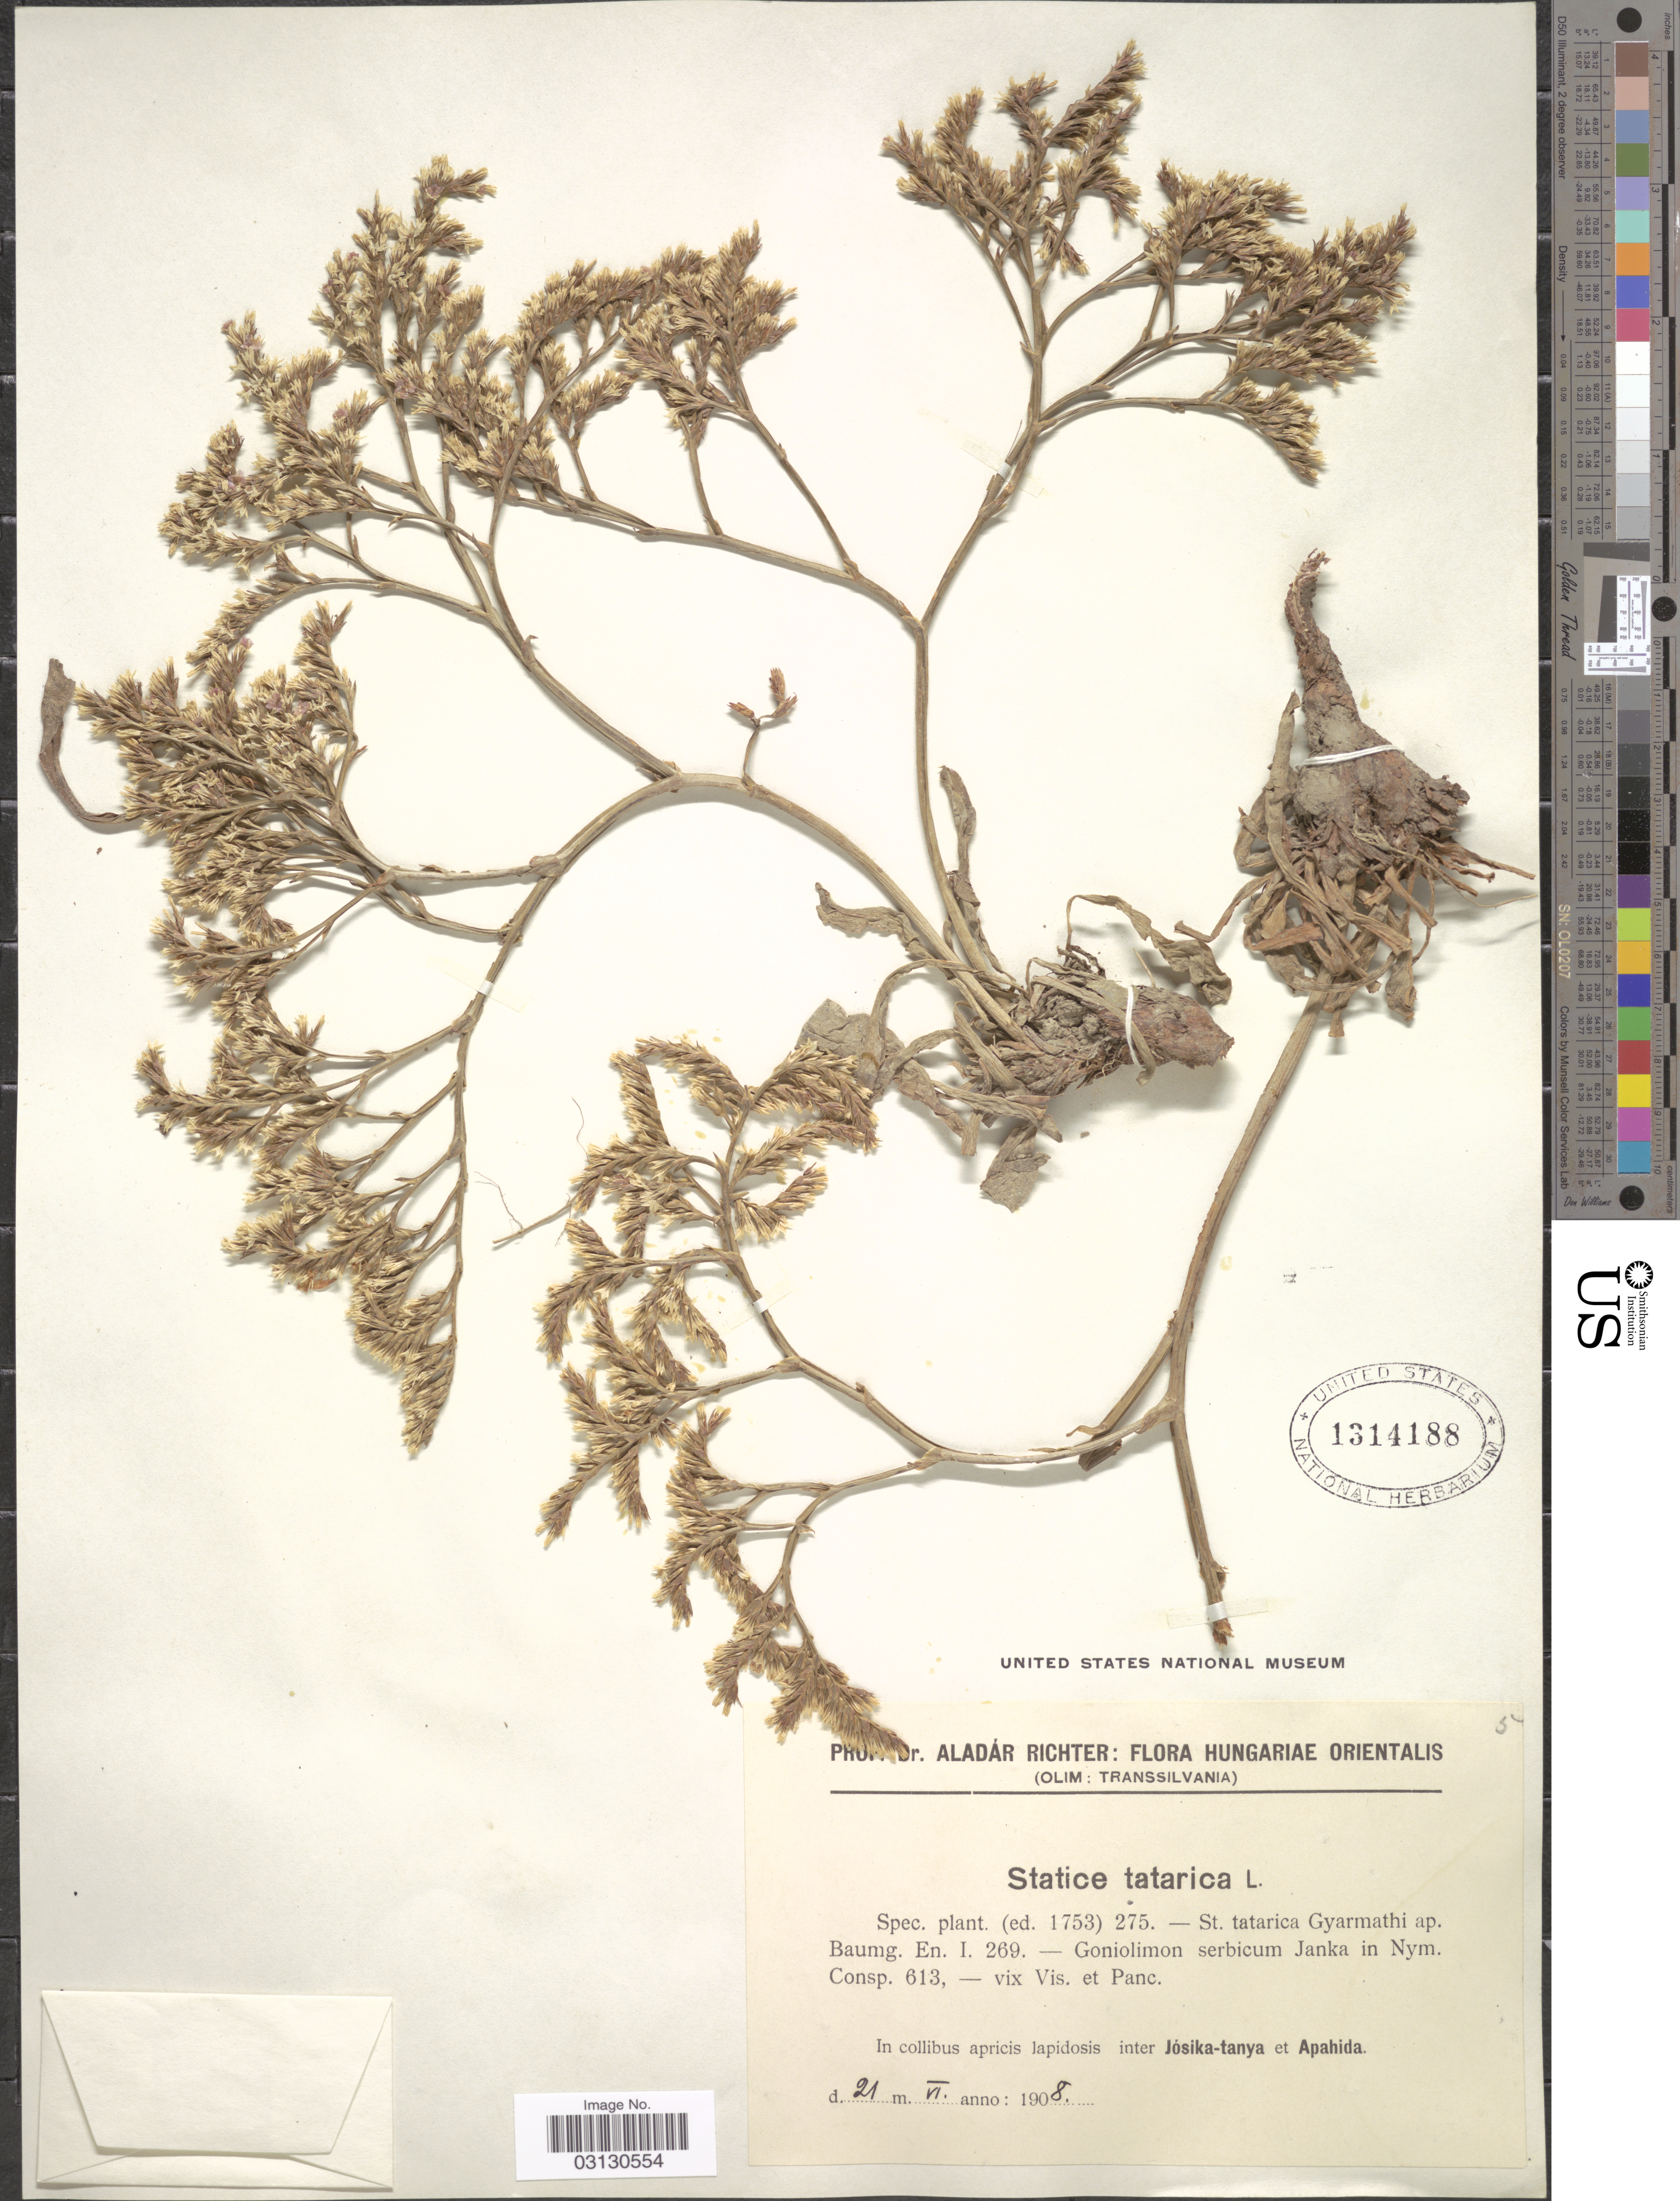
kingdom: Plantae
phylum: Tracheophyta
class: Magnoliopsida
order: Caryophyllales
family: Plumbaginaceae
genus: Limonium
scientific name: Limonium tataricum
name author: (L.) Mill.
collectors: A. Richter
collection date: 1908-06-21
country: Romania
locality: Hungariae orientalis (Olim: Transsilvania). In collibus apricis lapidosis inter Jósika-tanya et Apahida.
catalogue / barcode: US 1314188